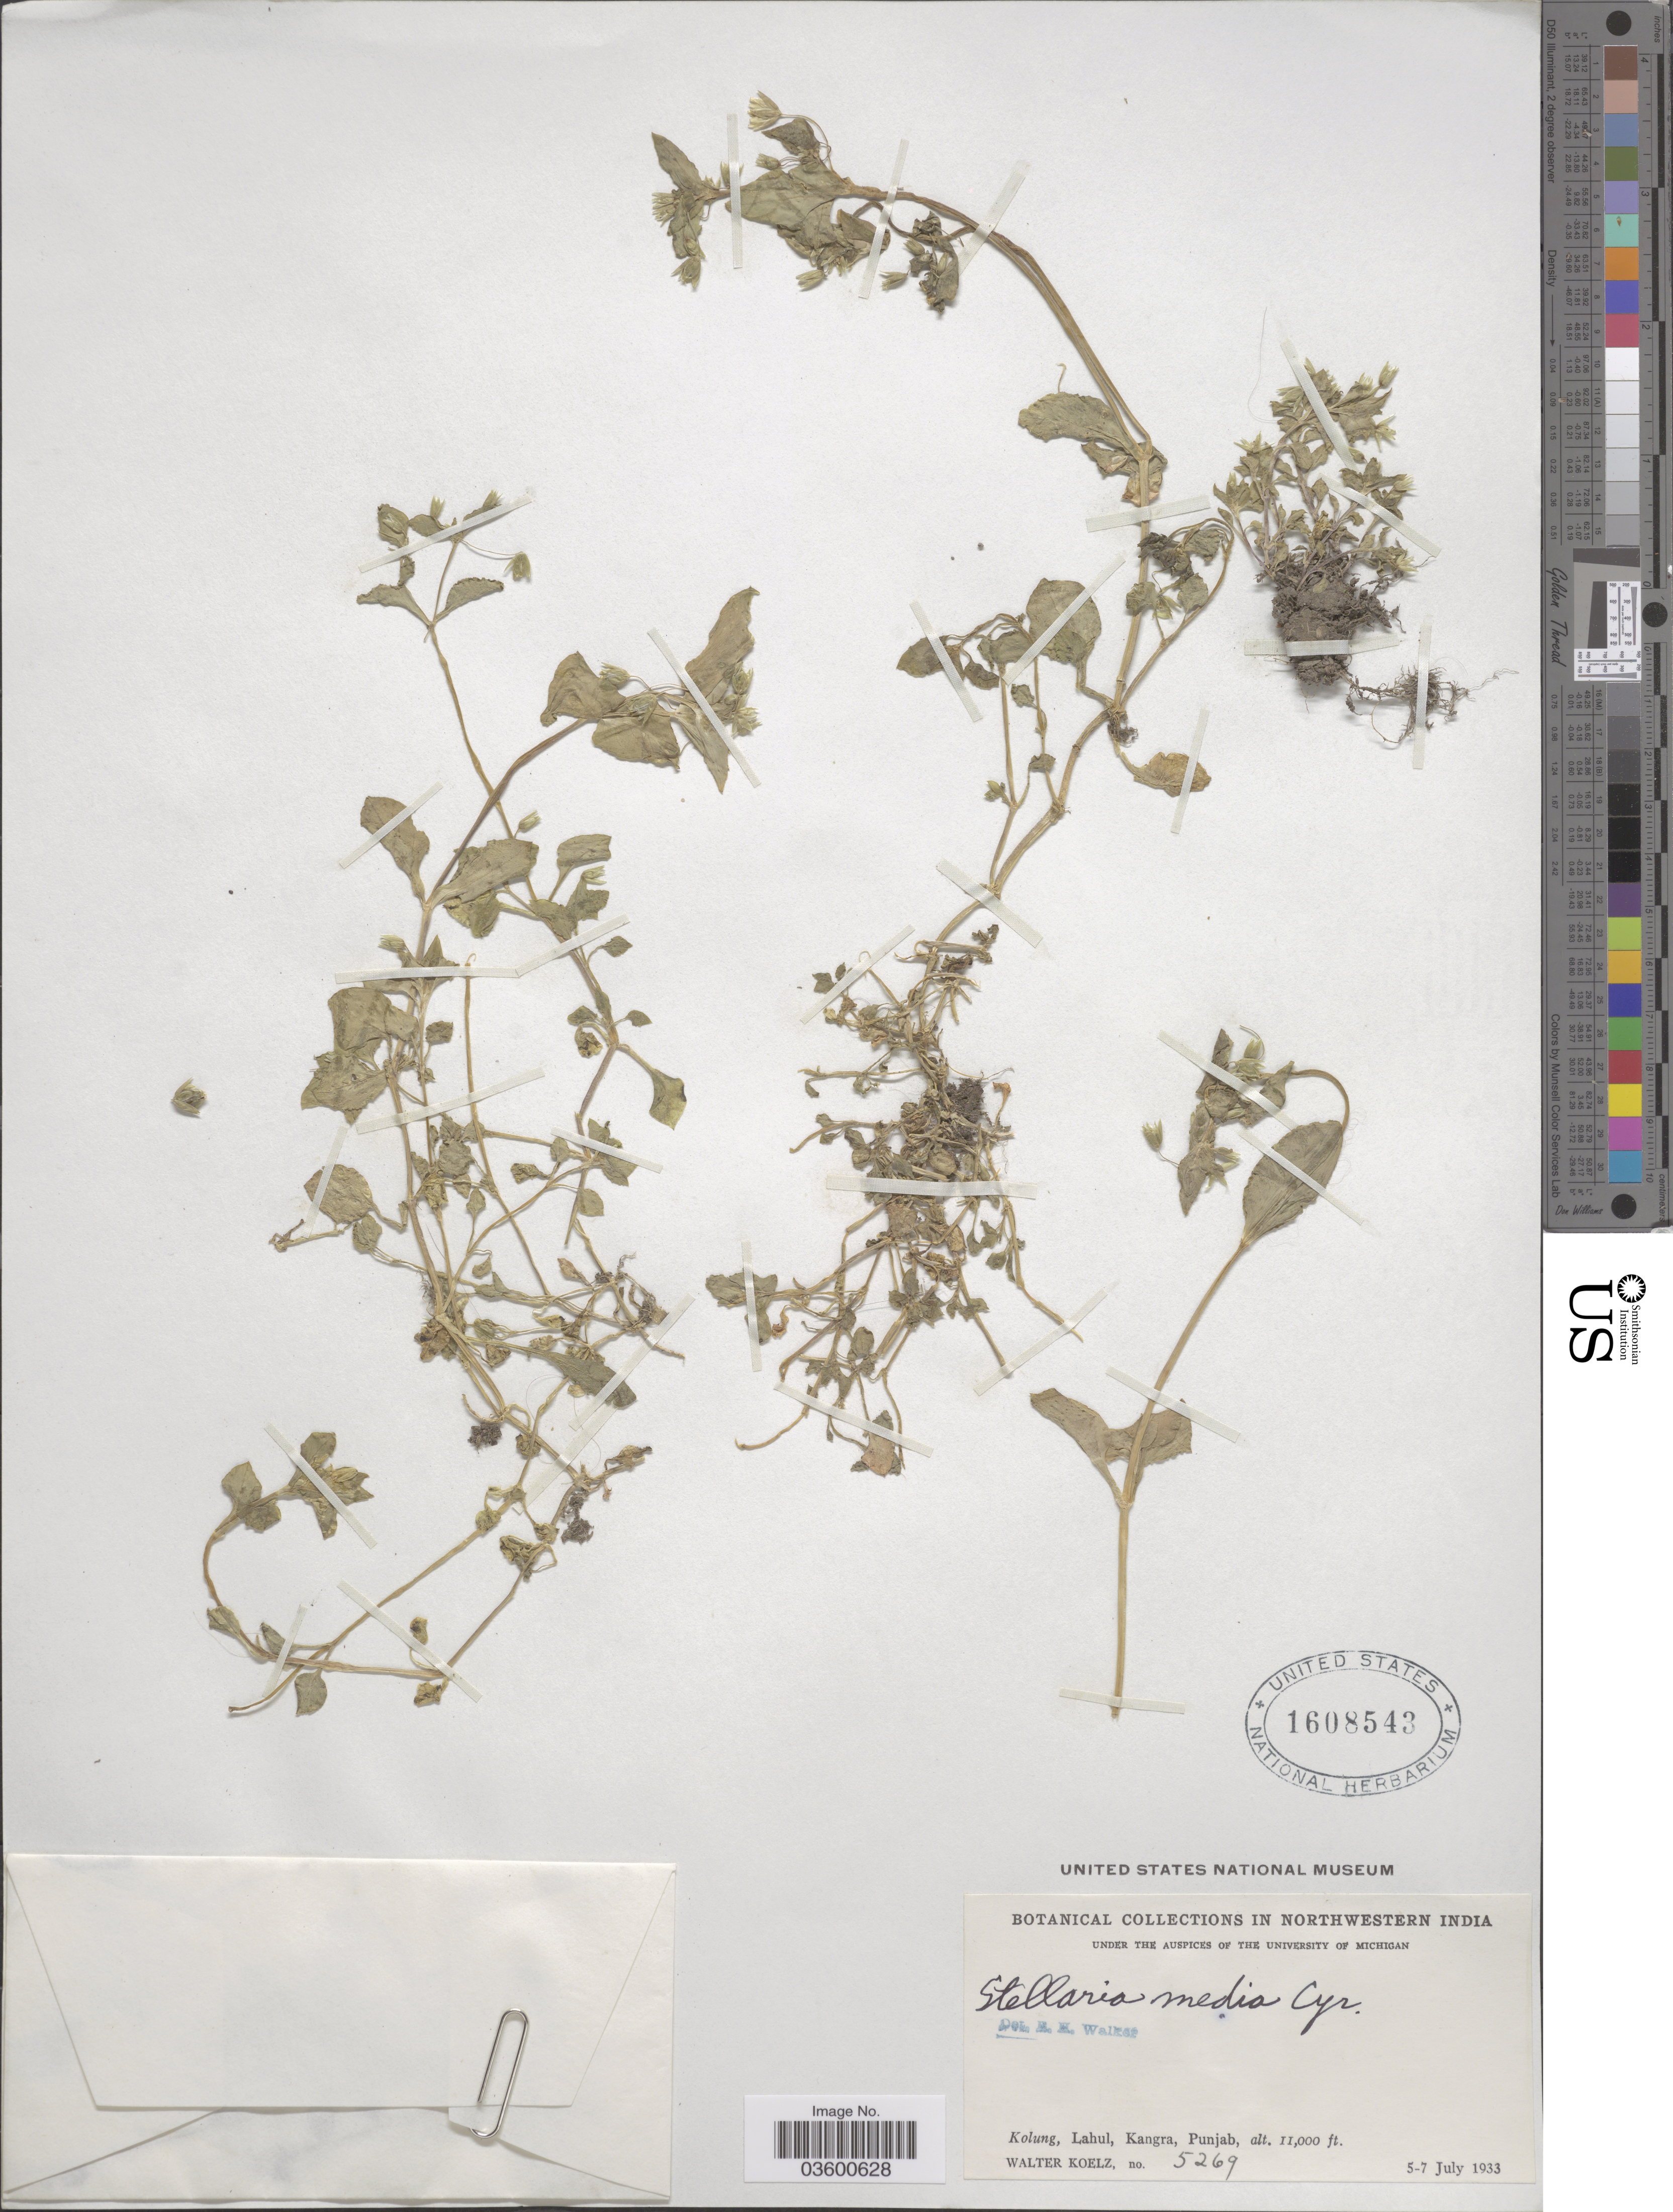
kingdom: Plantae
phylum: Tracheophyta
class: Magnoliopsida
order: Caryophyllales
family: Caryophyllaceae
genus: Stellaria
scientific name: Stellaria media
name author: (L.) Vill.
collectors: W. N. Koelz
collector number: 5269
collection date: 1933-07-05/1933-07-07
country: India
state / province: Punjab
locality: Northwestern India. Kolung, Lahul, Kangra.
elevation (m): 3353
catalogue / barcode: US 1608543